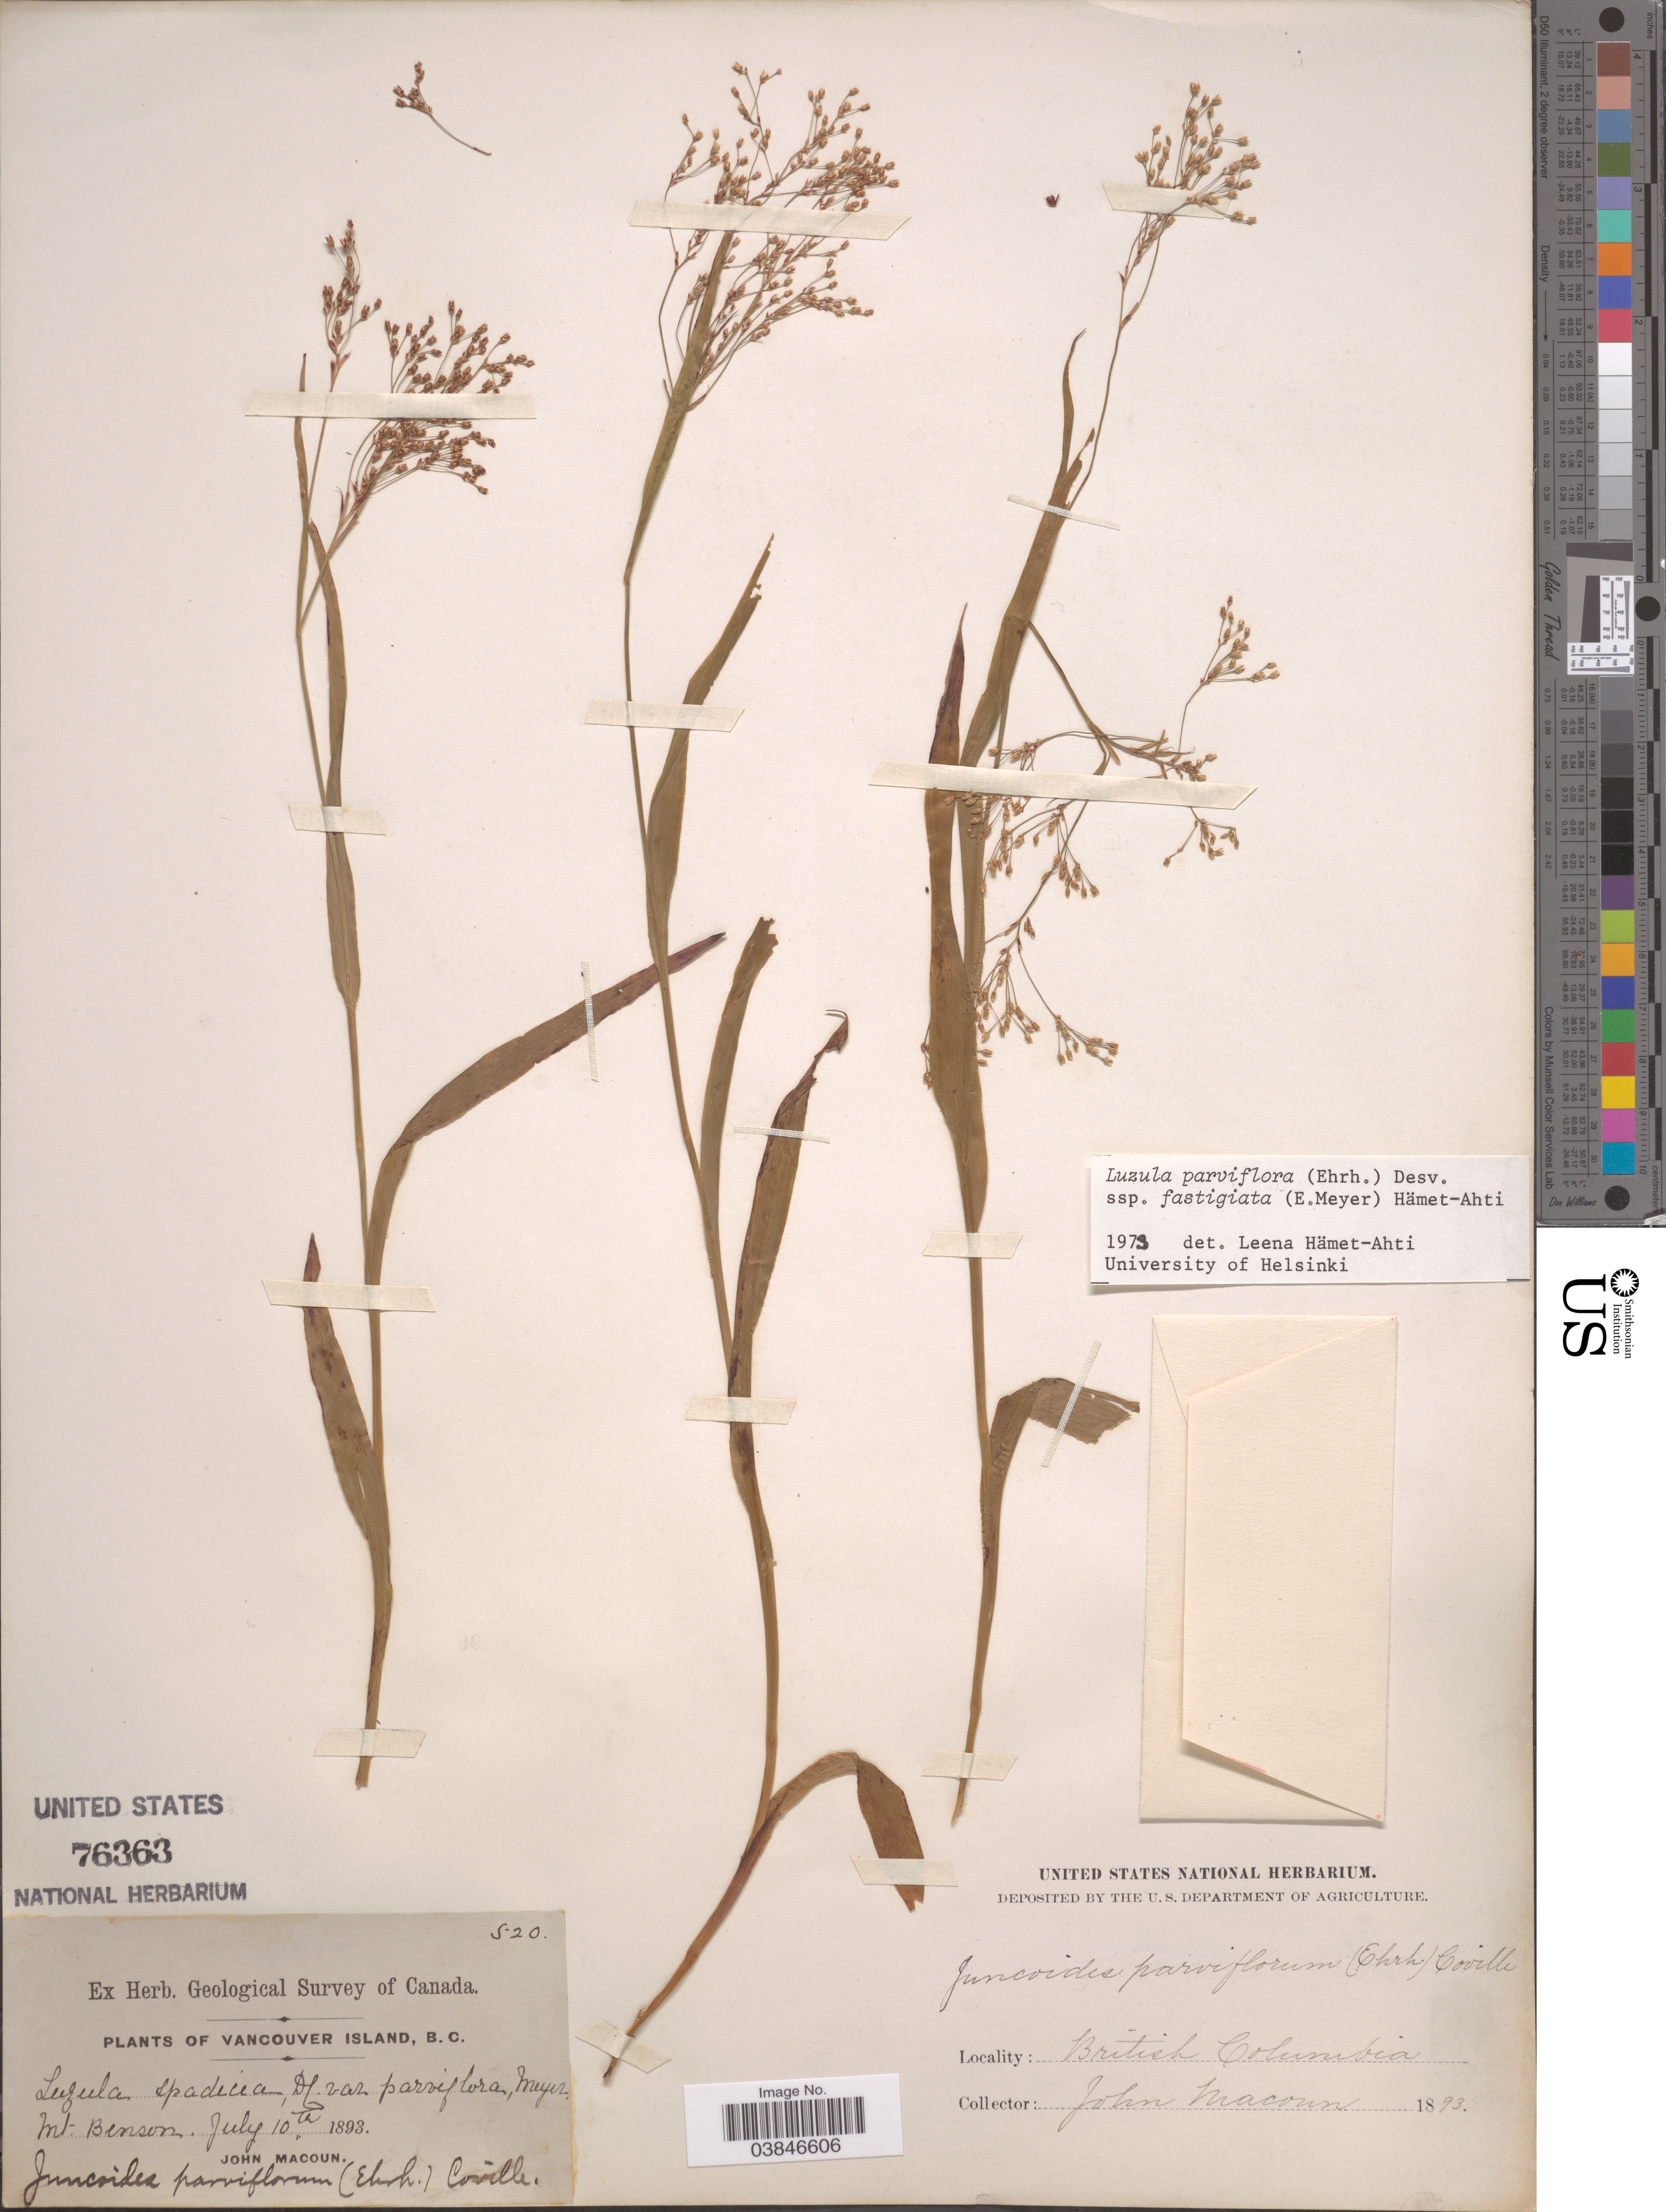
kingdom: Plantae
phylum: Tracheophyta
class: Liliopsida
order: Poales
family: Juncaceae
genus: Luzula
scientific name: Luzula parviflora subsp. fastigiata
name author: Buchenau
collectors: J. Macoun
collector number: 520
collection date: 1893-07-10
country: Canada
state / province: British Columbia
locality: Vancouver Island, B. C. Mt. Benson.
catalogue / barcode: US 76363